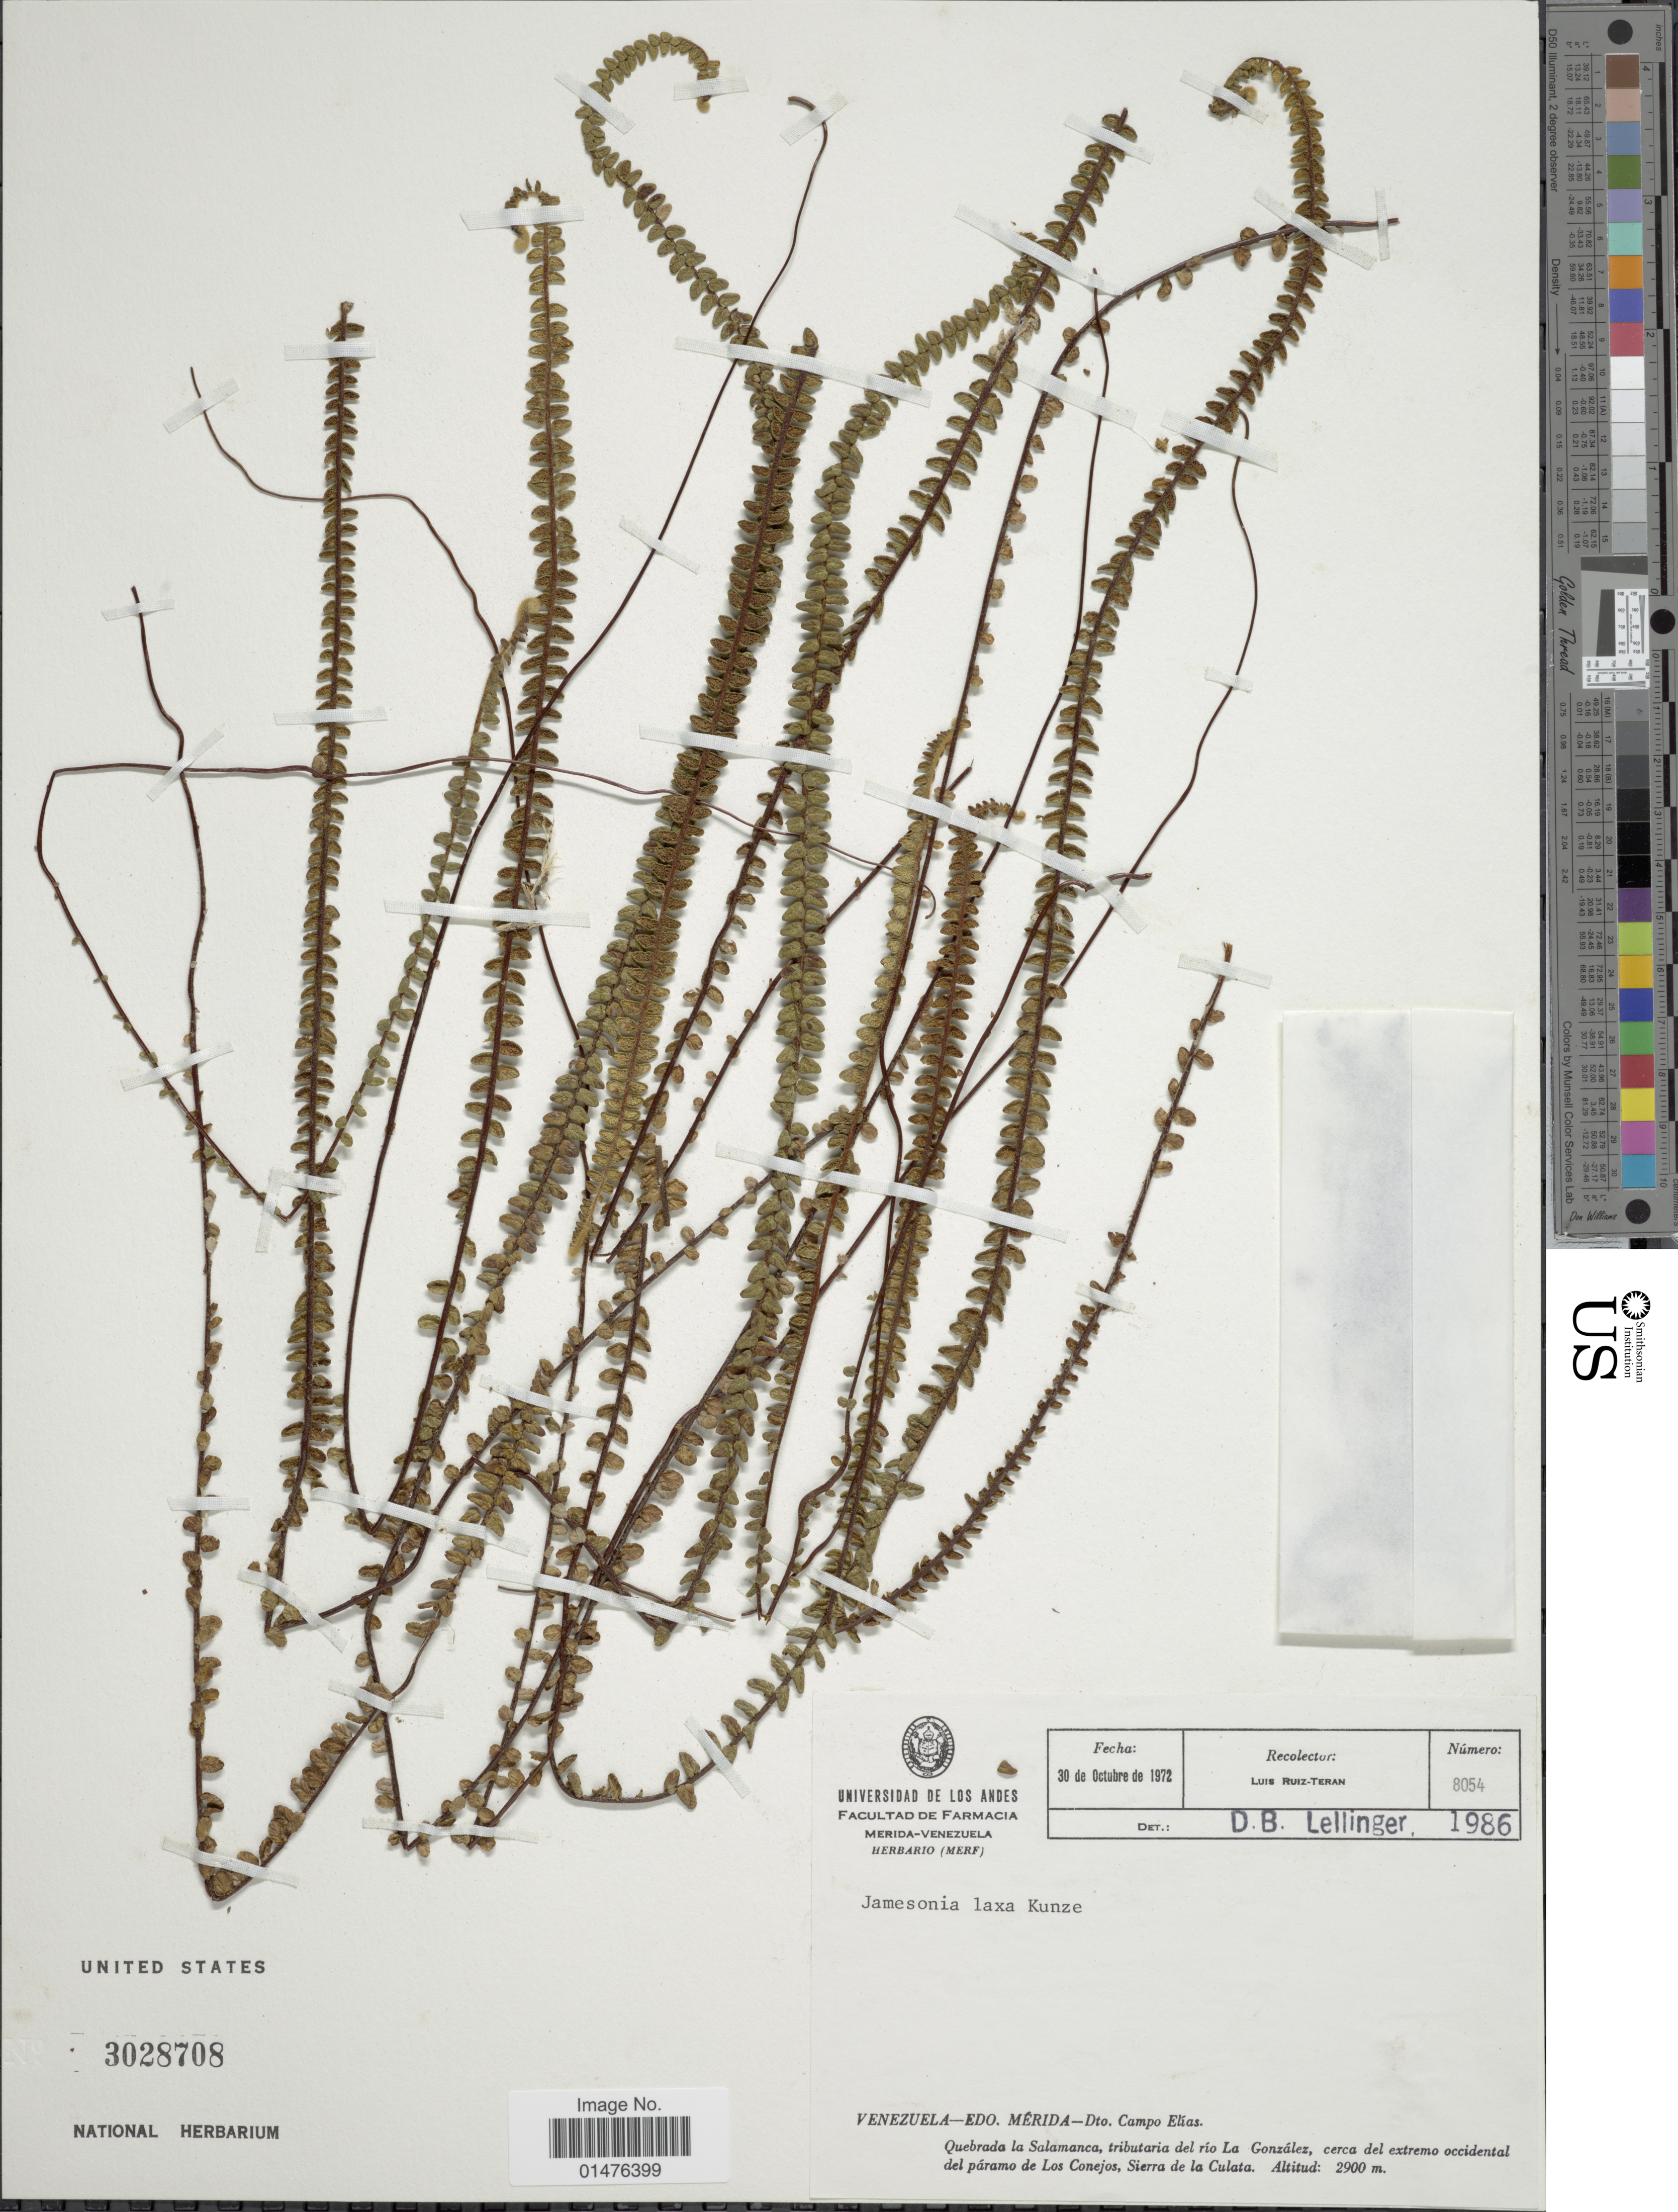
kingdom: Plantae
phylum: Tracheophyta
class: Polypodiopsida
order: Polypodiales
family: Pteridaceae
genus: Jamesonia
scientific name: Jamesonia laxa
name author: Kunze ex Kuhn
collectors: L. Teran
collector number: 8054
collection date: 1972-10-30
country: Venezuela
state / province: Mérida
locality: Dto Campo Elías. Quebrada la Salmanca, tributaria del río La González, cerca del extremo occidental del páramo de Los Conejos, Sierra de la Culata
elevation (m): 2900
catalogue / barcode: US 3028708